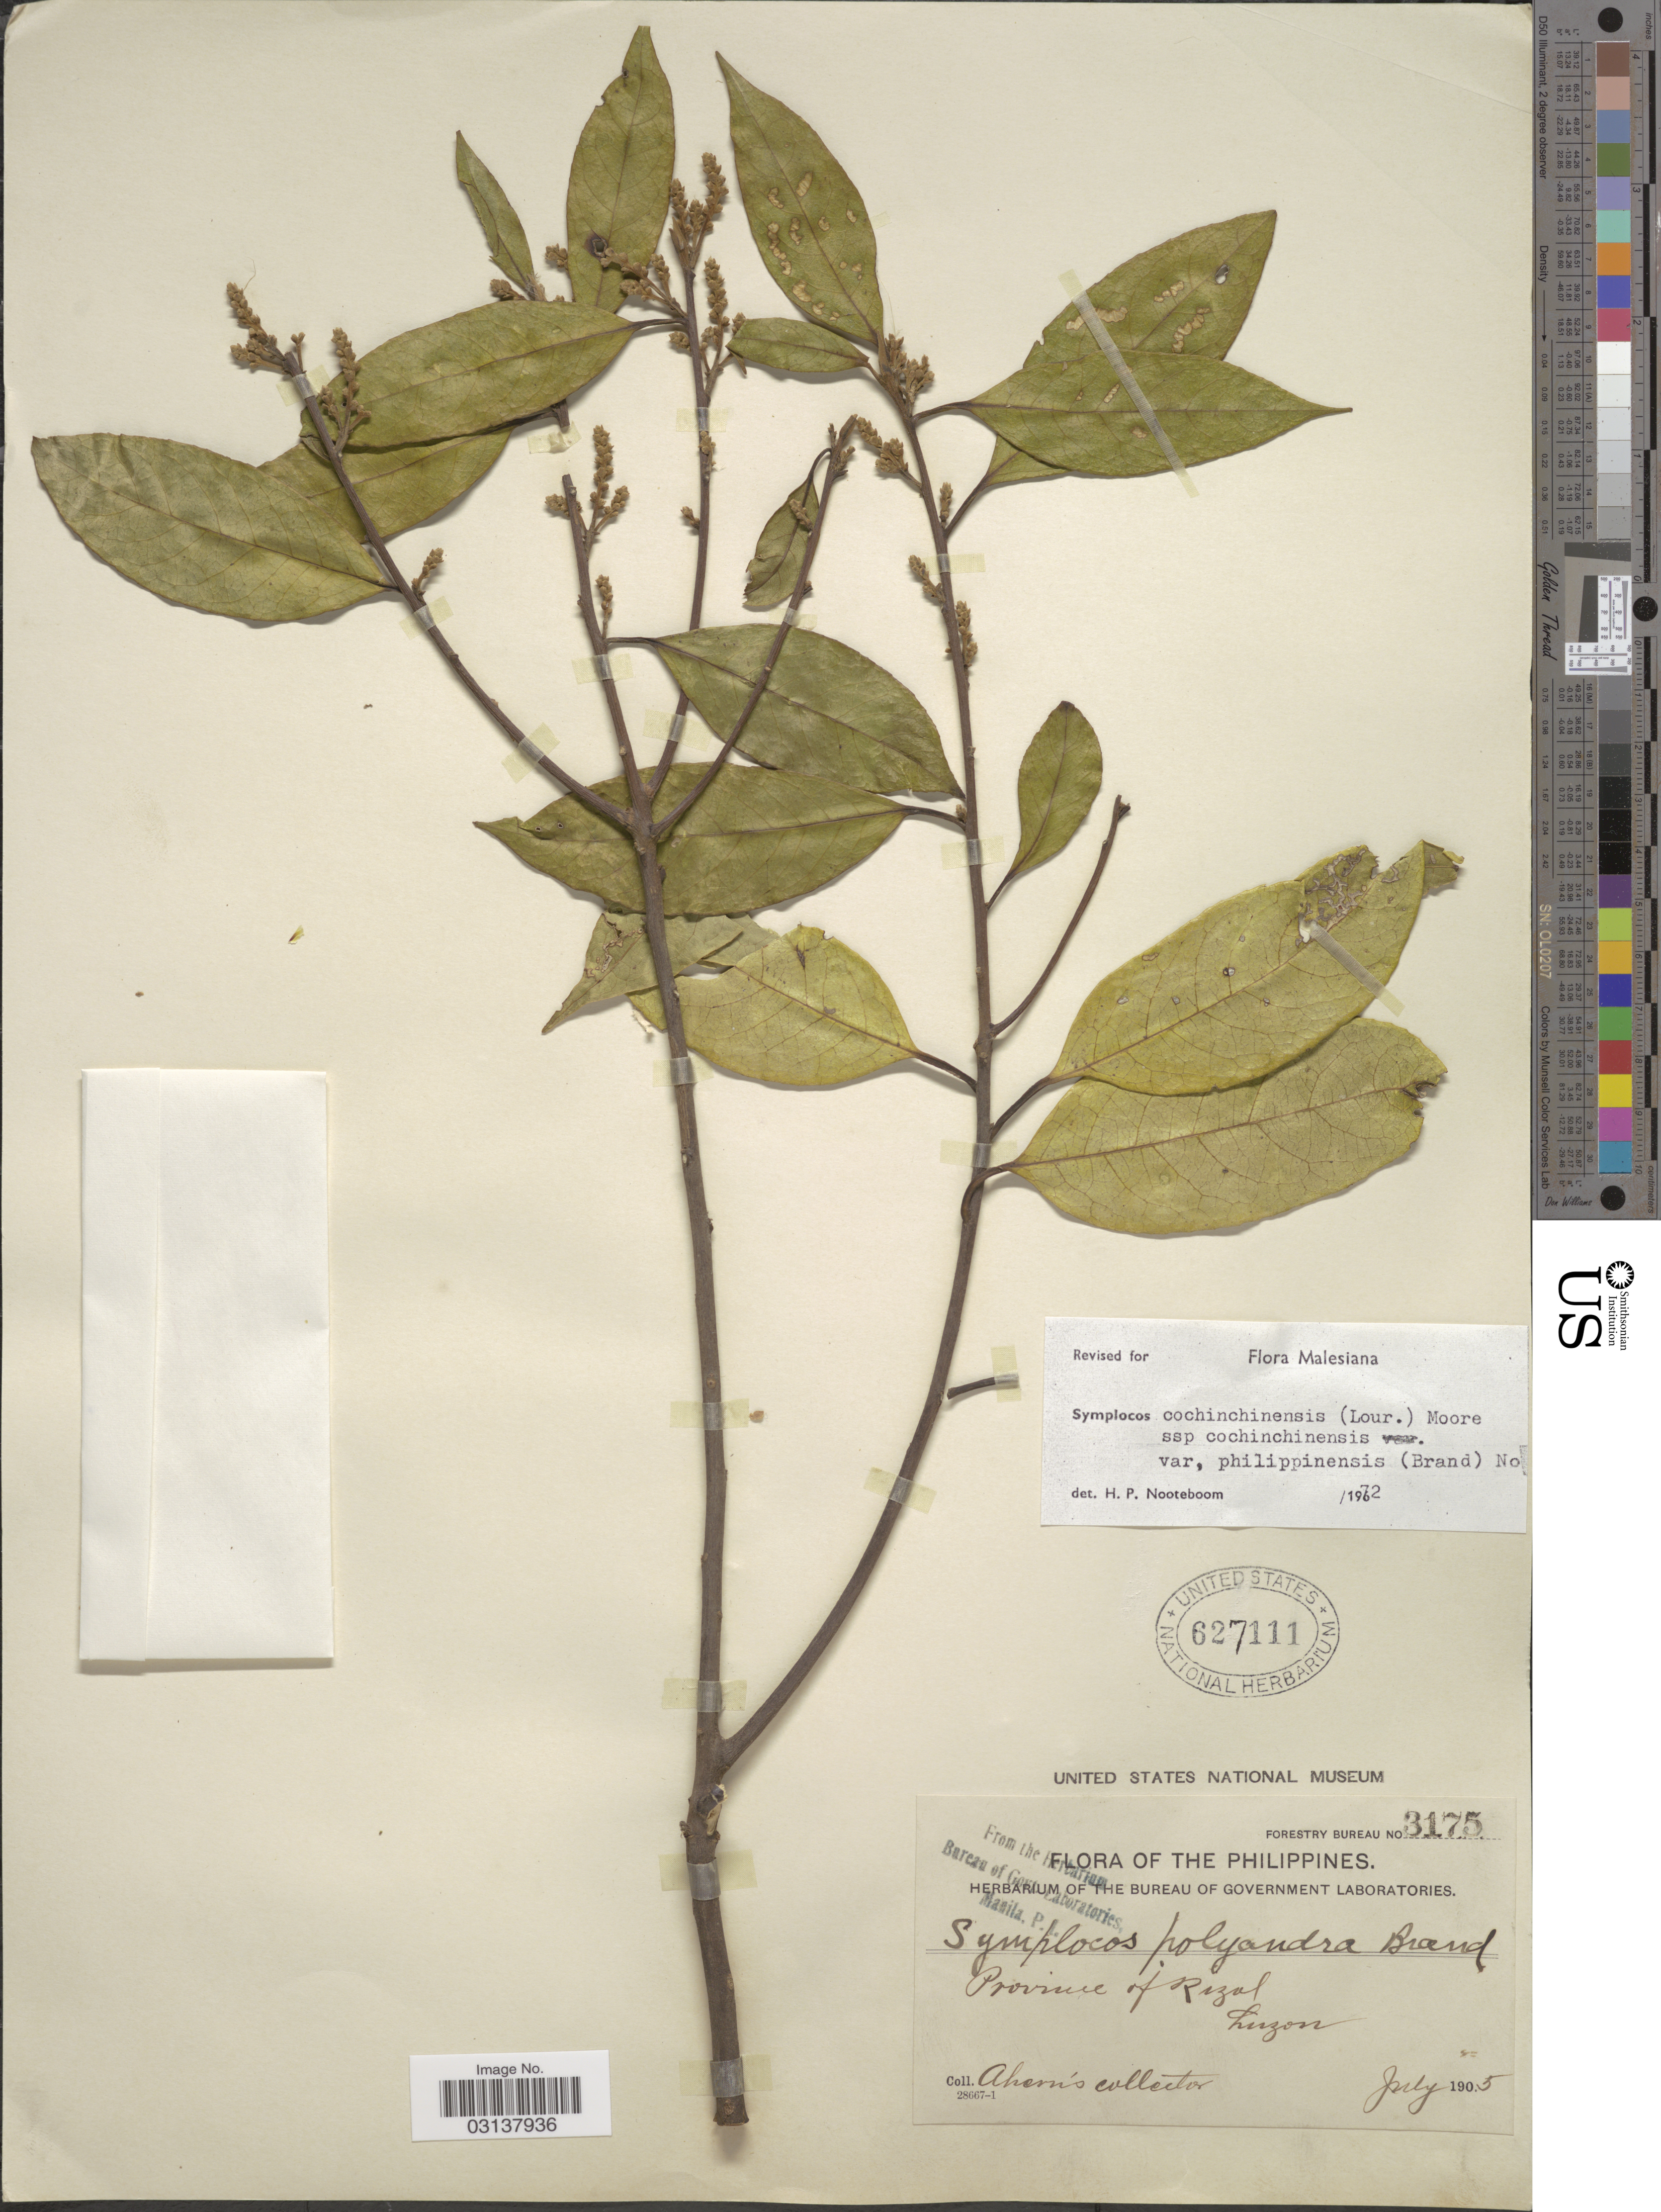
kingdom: Plantae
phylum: Tracheophyta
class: Magnoliopsida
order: Ericales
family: Symplocaceae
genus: Symplocos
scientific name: Symplocos cochinchinensis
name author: (Lour.) S. Moore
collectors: Ahern's collector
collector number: Forestry Bureau 3175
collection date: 1905-07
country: Philippines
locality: The Philippines. Province of Rizal, Luzon.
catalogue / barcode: US 627111